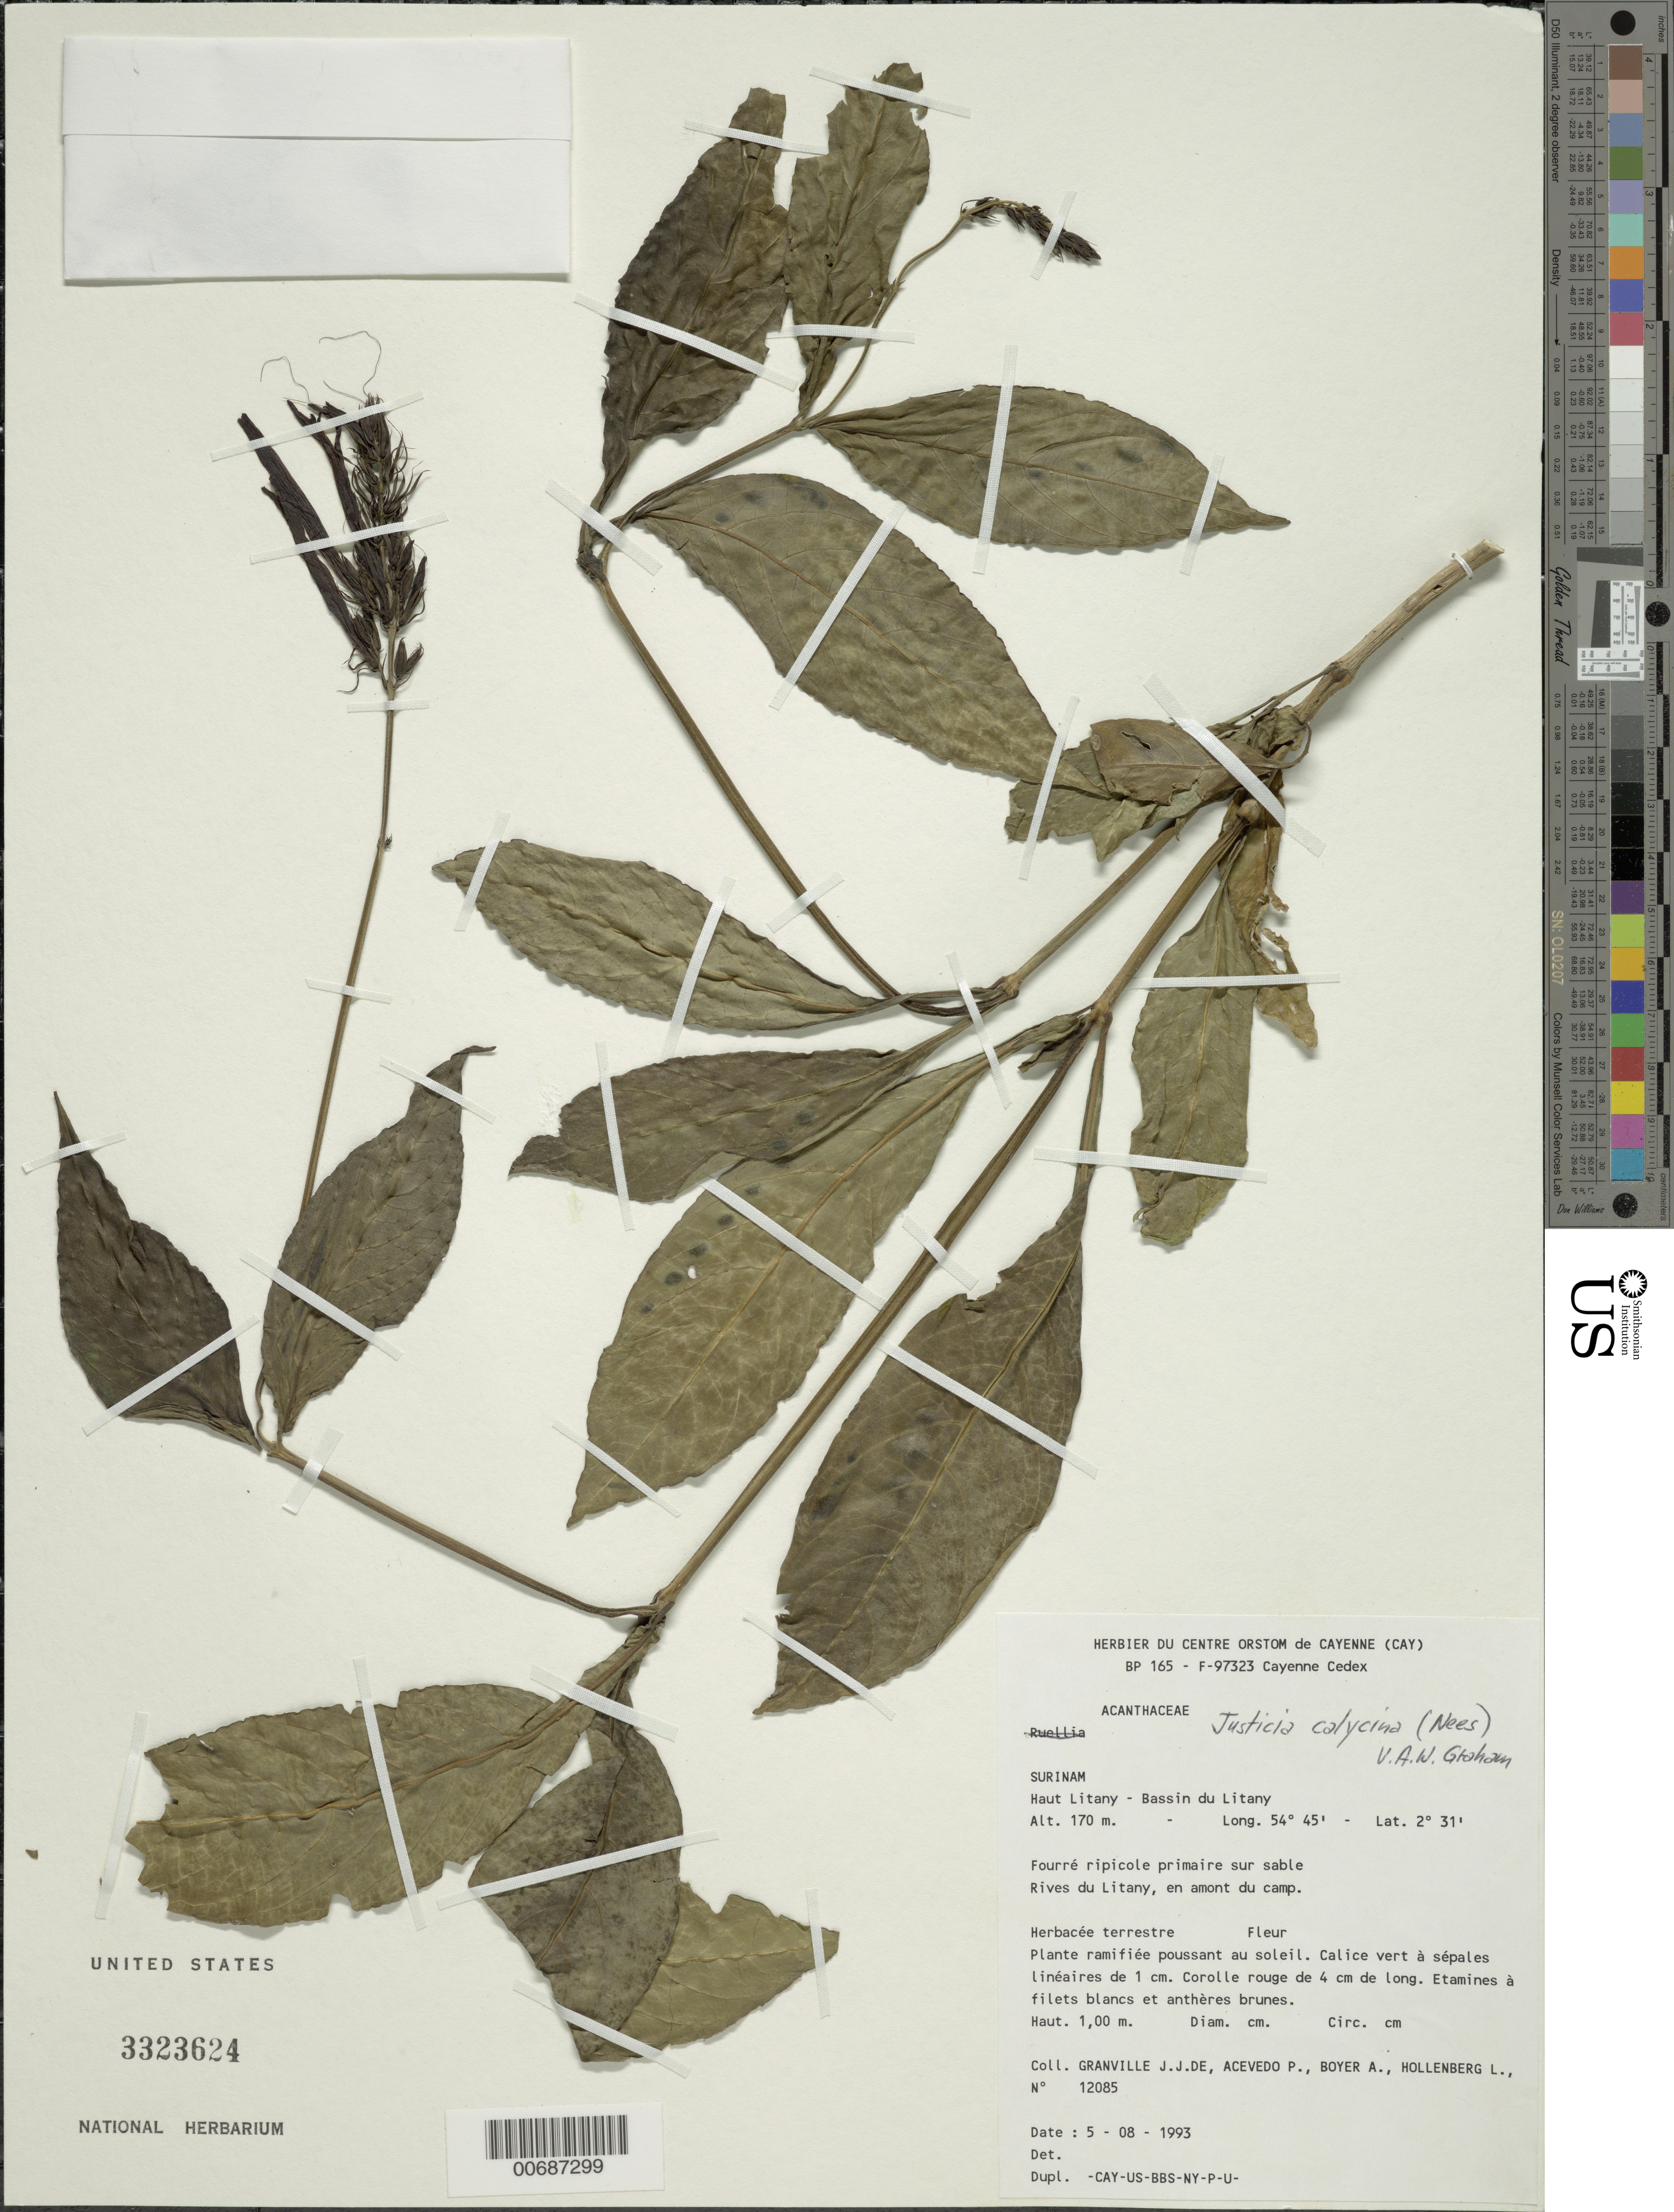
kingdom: Plantae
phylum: Tracheophyta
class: Magnoliopsida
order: Lamiales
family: Acanthaceae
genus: Justicia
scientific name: Justicia calycina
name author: (Nees) V.A.W. Graham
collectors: J.-J. de Granville, P. Acevedo-Rodr., A. Boyer & L. Hollenberg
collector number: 12085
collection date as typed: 5-Aug-93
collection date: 1993-08-05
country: Suriname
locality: Haut Litany, Bassin du Litany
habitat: Fourré ripicole primaire sur sable Rives du Litany, en amont du camp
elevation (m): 170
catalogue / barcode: US 3323624